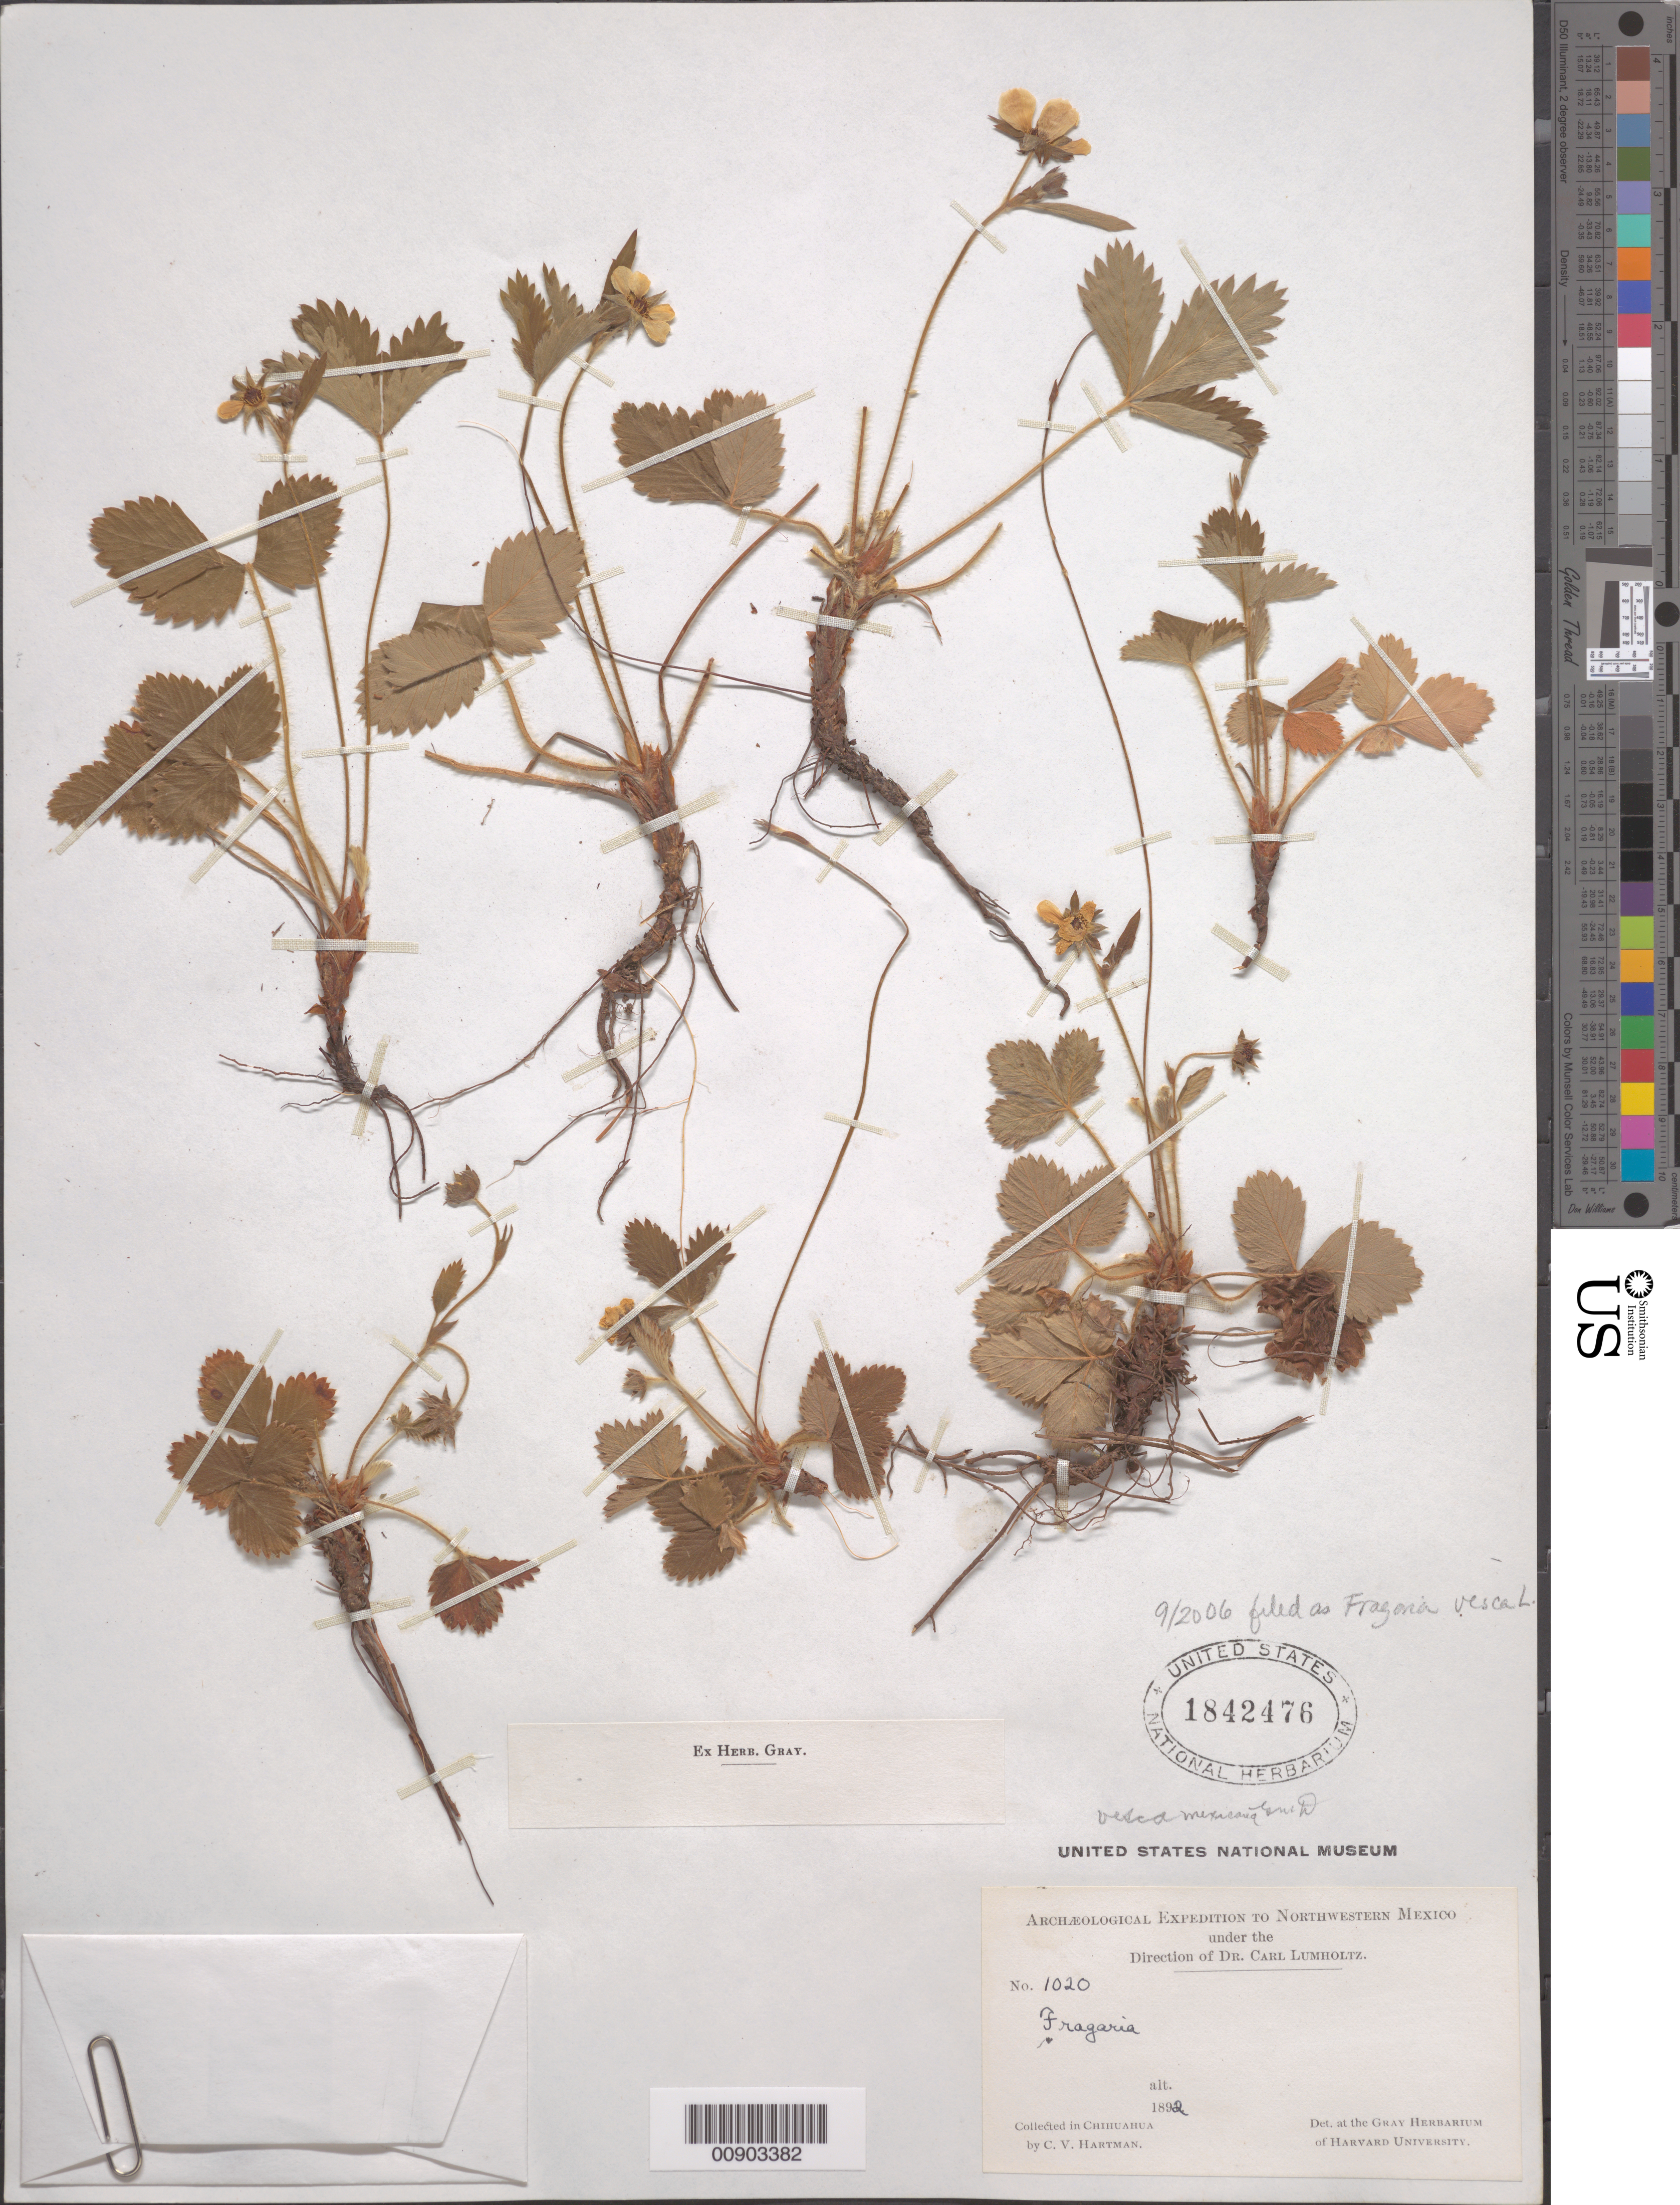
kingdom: Plantae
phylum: Tracheophyta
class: Magnoliopsida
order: Rosales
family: Rosaceae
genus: Fragaria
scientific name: Fragaria vesca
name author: L.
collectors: C. V. Hartman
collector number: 1020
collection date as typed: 1892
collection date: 1892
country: Mexico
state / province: Chihuahua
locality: Chihuahua.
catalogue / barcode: US 1842476